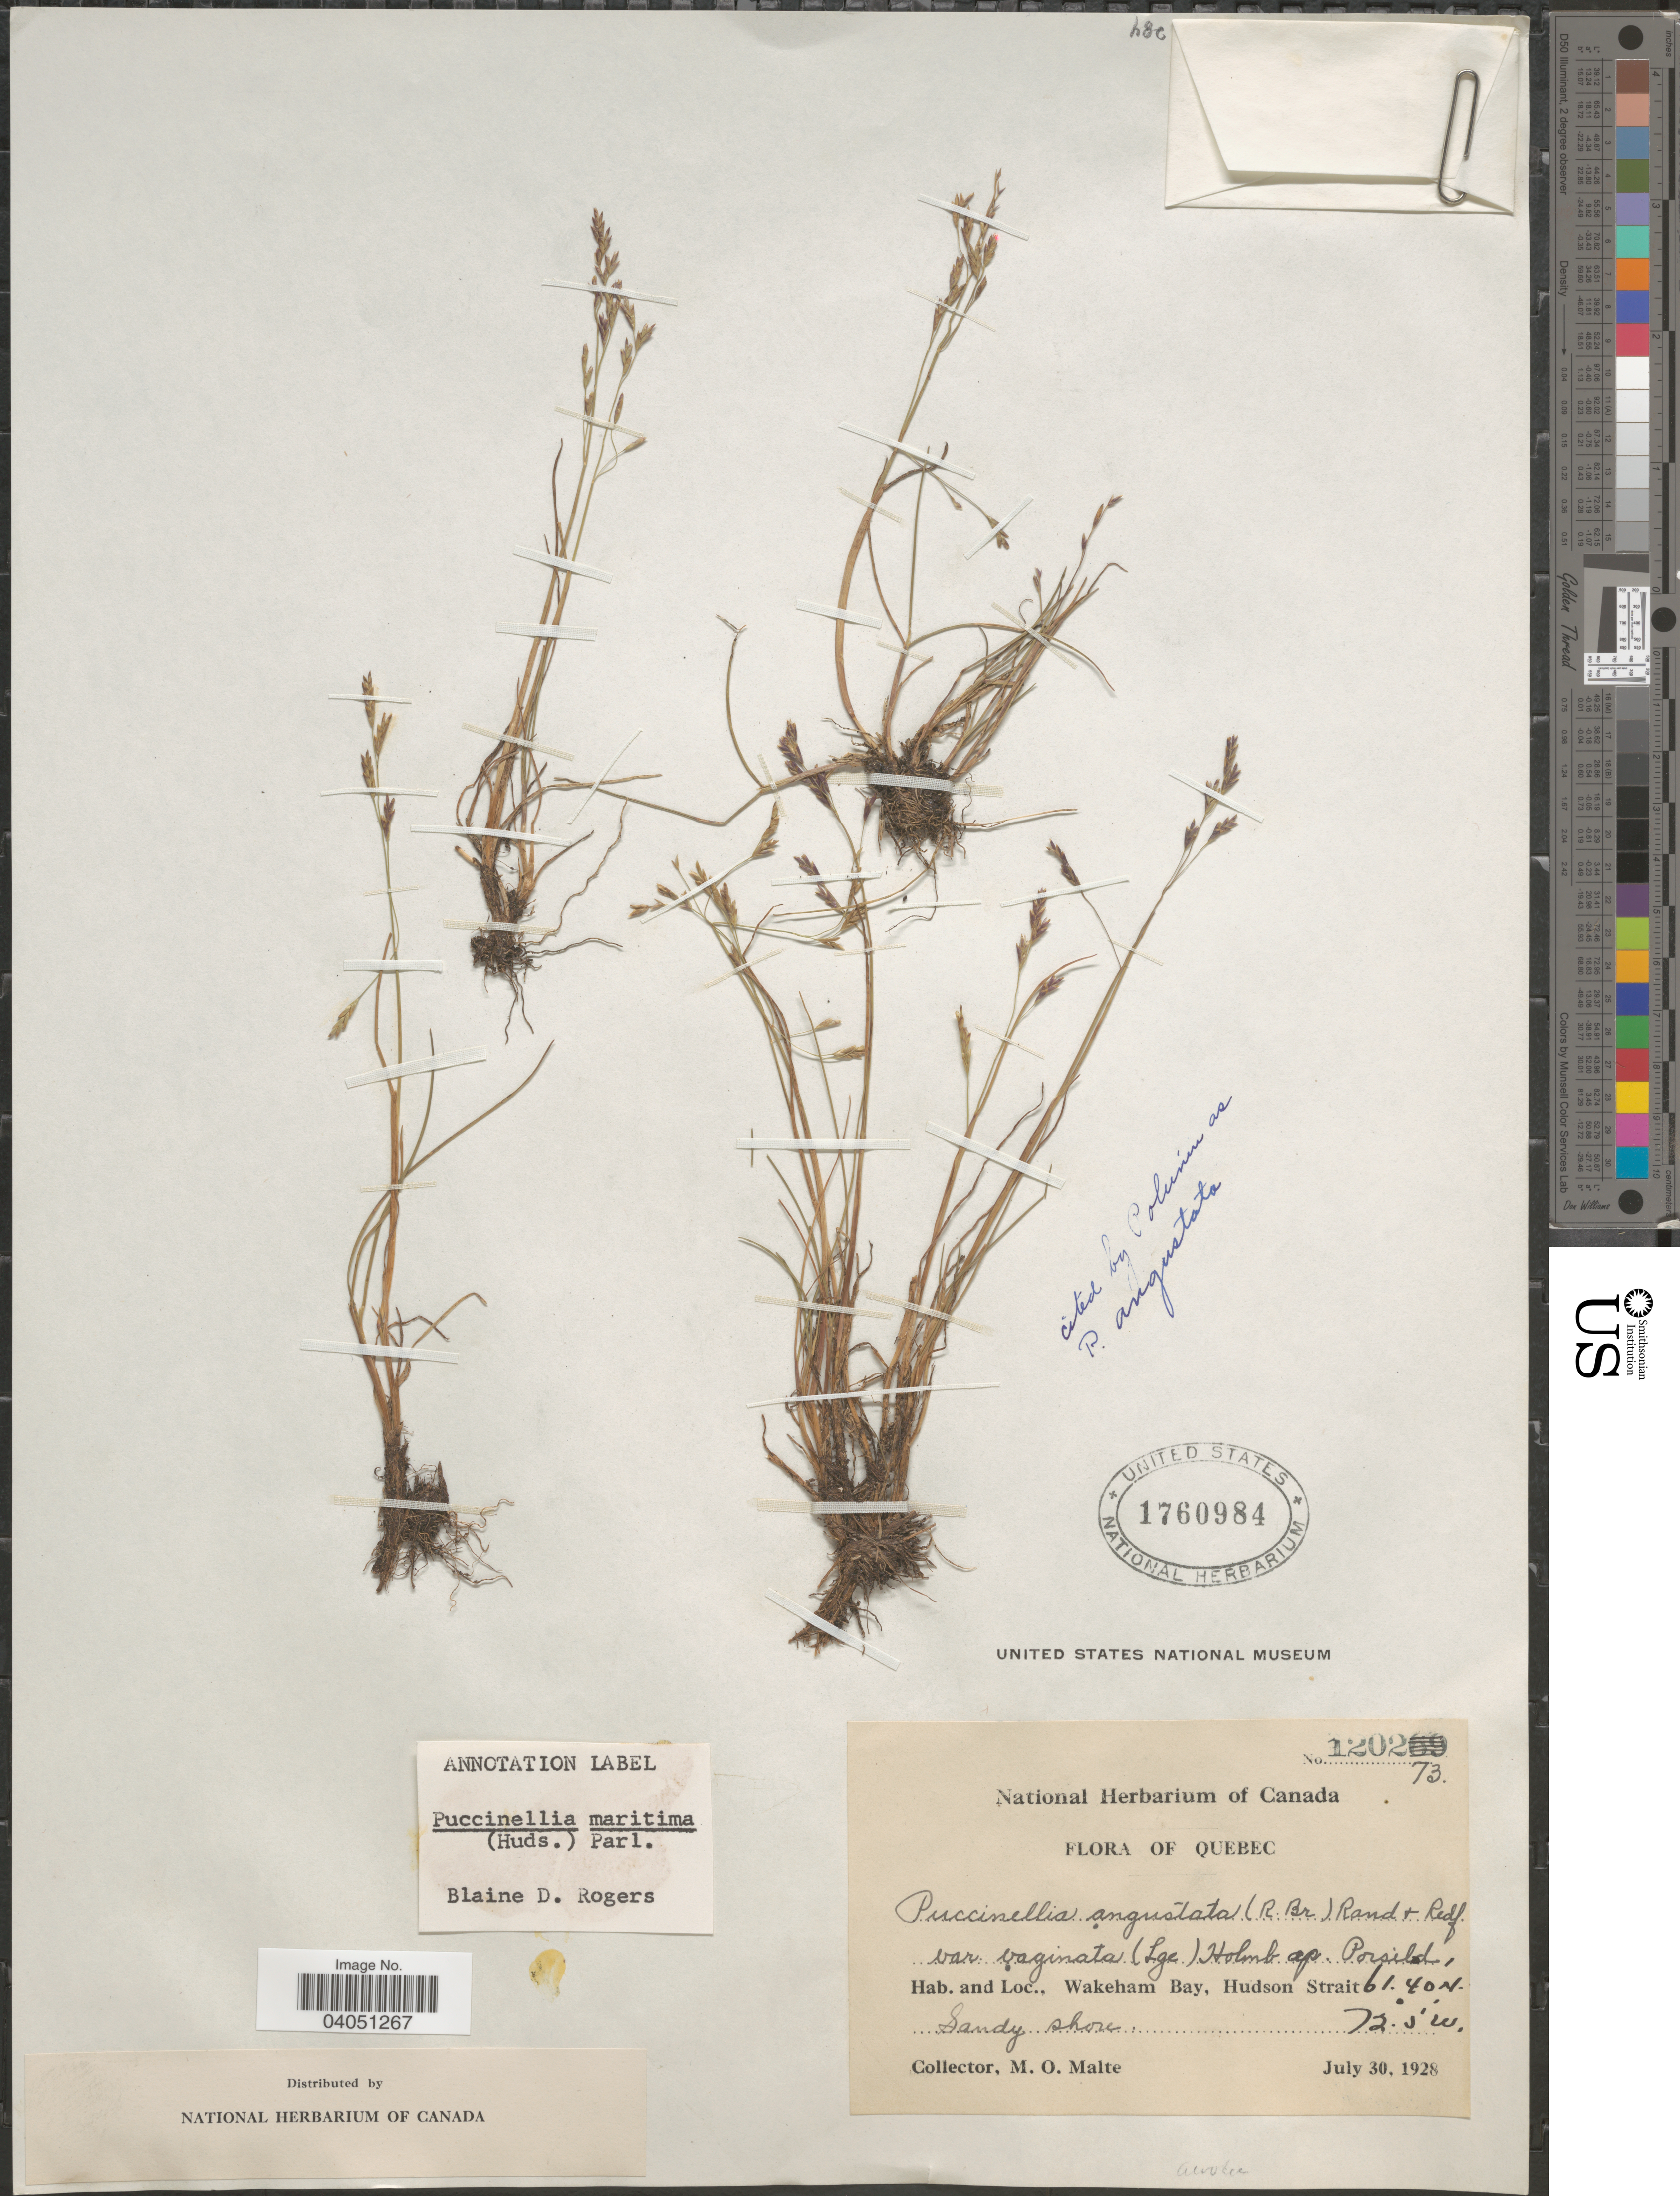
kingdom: Plantae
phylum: Tracheophyta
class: Liliopsida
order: Poales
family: Poaceae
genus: Puccinellia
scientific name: Puccinellia maritima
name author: (Huds.) Parl.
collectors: M. O. Malte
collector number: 120273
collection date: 1928-07-30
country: Canada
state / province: Quebec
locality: Wakeham Bay, Hudson Strait.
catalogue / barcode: US 1760984